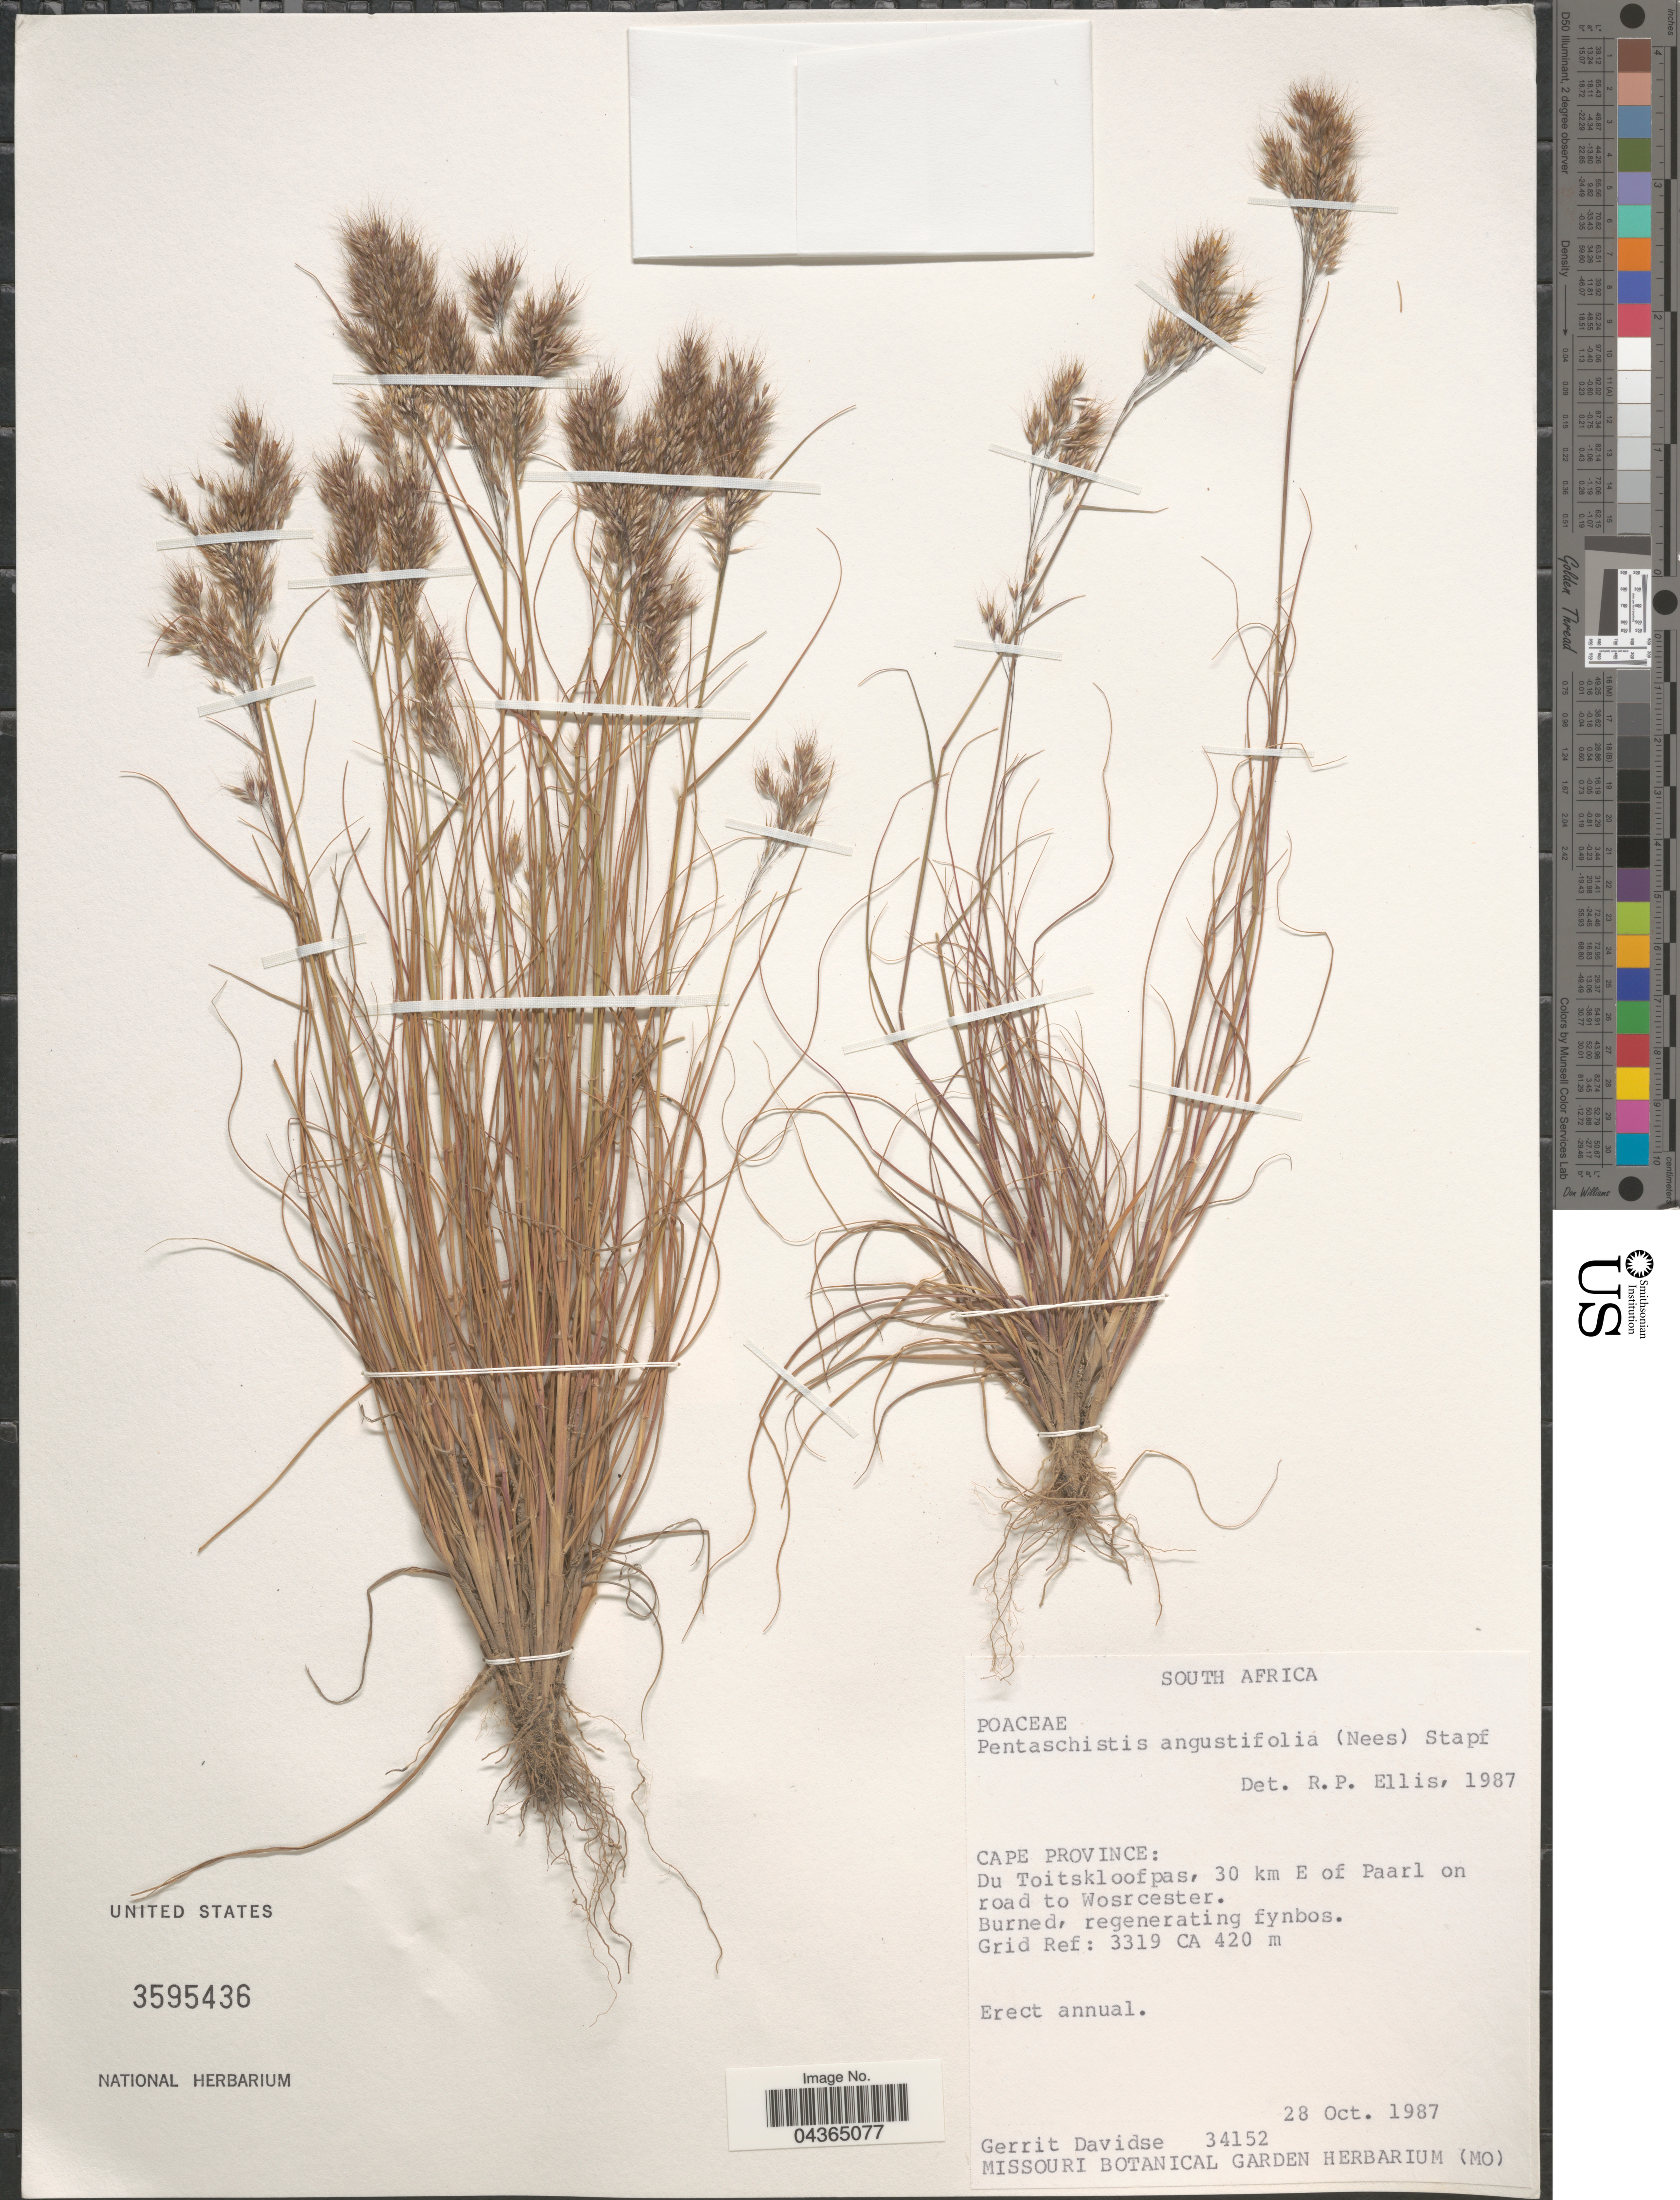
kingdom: Plantae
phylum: Tracheophyta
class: Liliopsida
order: Poales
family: Poaceae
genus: Pentameris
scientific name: Pentameris pallida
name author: (Thunb.) Galley & H.P. Linder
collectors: G. Davidse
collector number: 34152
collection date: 1987-10-28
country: South Africa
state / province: Western Cape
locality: Du Toitskloofpas, 30 km E of Paarl on road to Wosrcester. Grid Ref: 3319 CA.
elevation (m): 420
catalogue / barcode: US 3595436